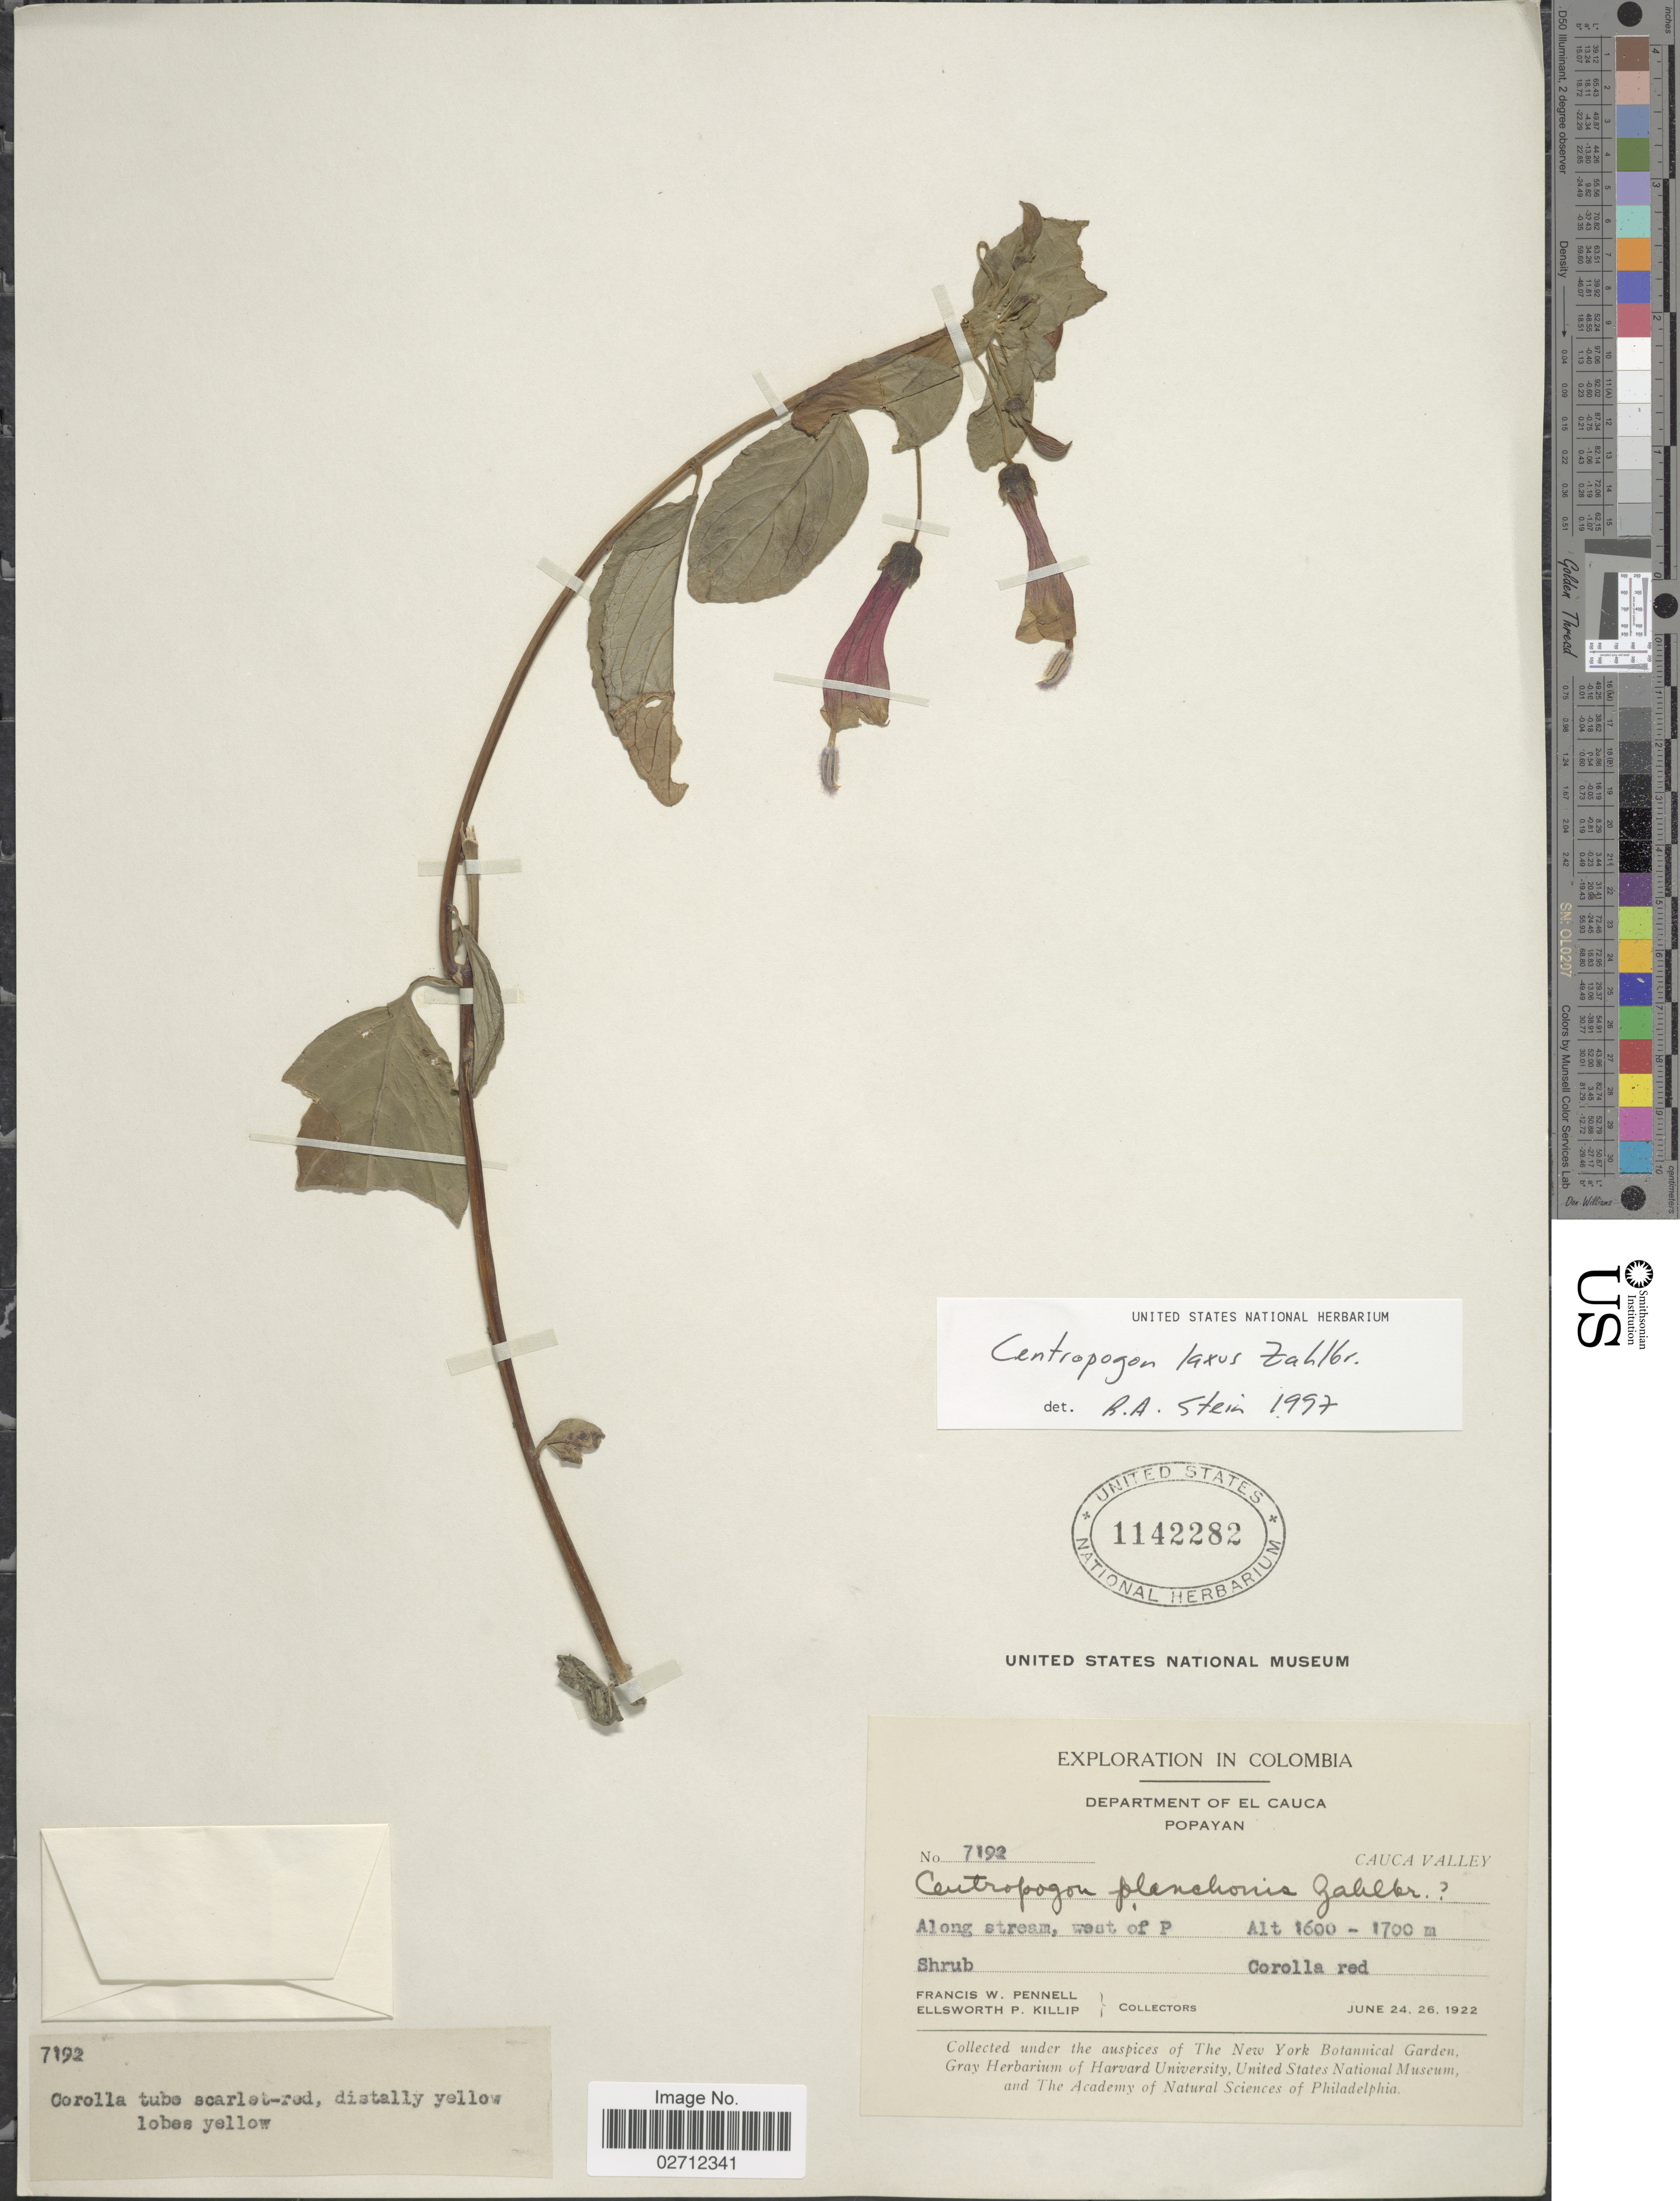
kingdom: Plantae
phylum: Tracheophyta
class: Magnoliopsida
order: Asterales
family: Campanulaceae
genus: Centropogon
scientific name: Centropogon laxus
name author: Zahlbr.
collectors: F. W. Pennell & E. P. Killip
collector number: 7192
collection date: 1922-06-24/1922-06-26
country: Colombia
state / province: Cauca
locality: Department of El Cauca, Popayan, Cauca Valley, Along stream, west of P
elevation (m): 1600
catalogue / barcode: US 1142282